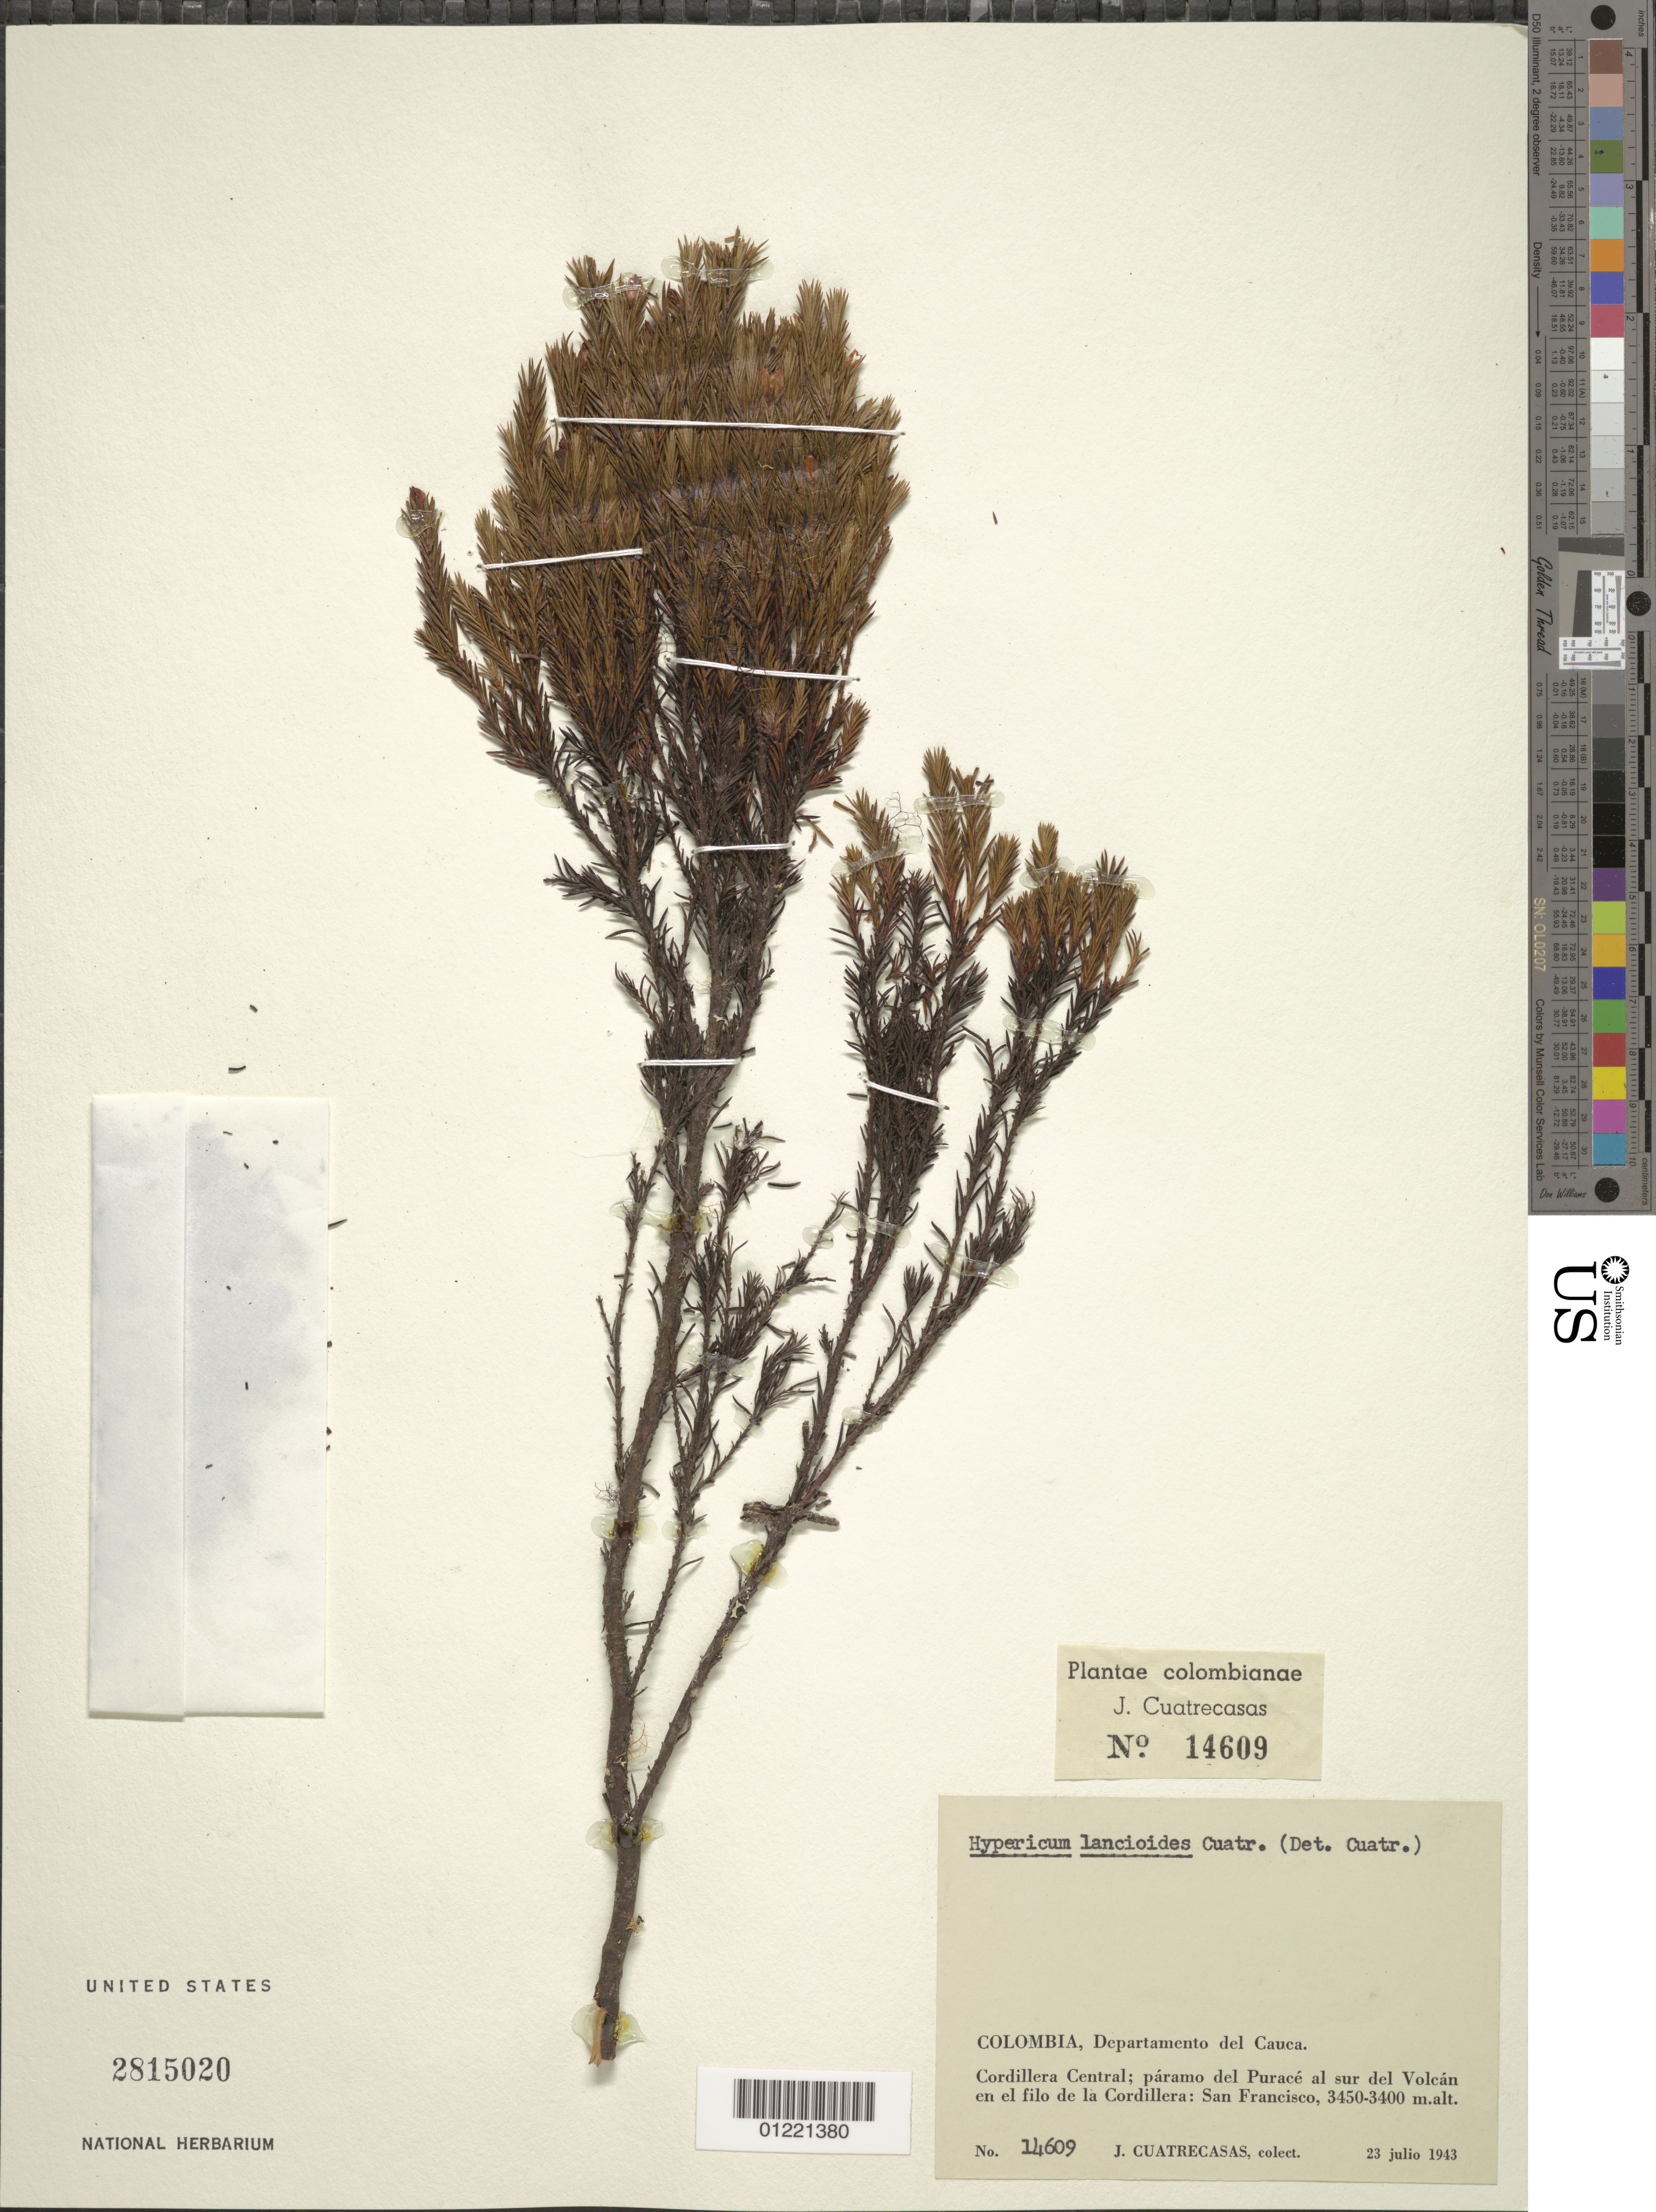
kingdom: Plantae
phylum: Tracheophyta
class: Magnoliopsida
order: Malpighiales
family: Hypericaceae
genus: Hypericum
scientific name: Hypericum lancioides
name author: Cuatrec.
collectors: J. Cuatrecasas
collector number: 14609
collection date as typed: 23 Jul 1943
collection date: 1943-07-23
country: Colombia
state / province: Cauca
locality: Cordillera Central, Paramo del Purace al Sur del Volcan, en El Filo de La Cordillera, San Francisco.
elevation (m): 3400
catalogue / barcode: US 2815020